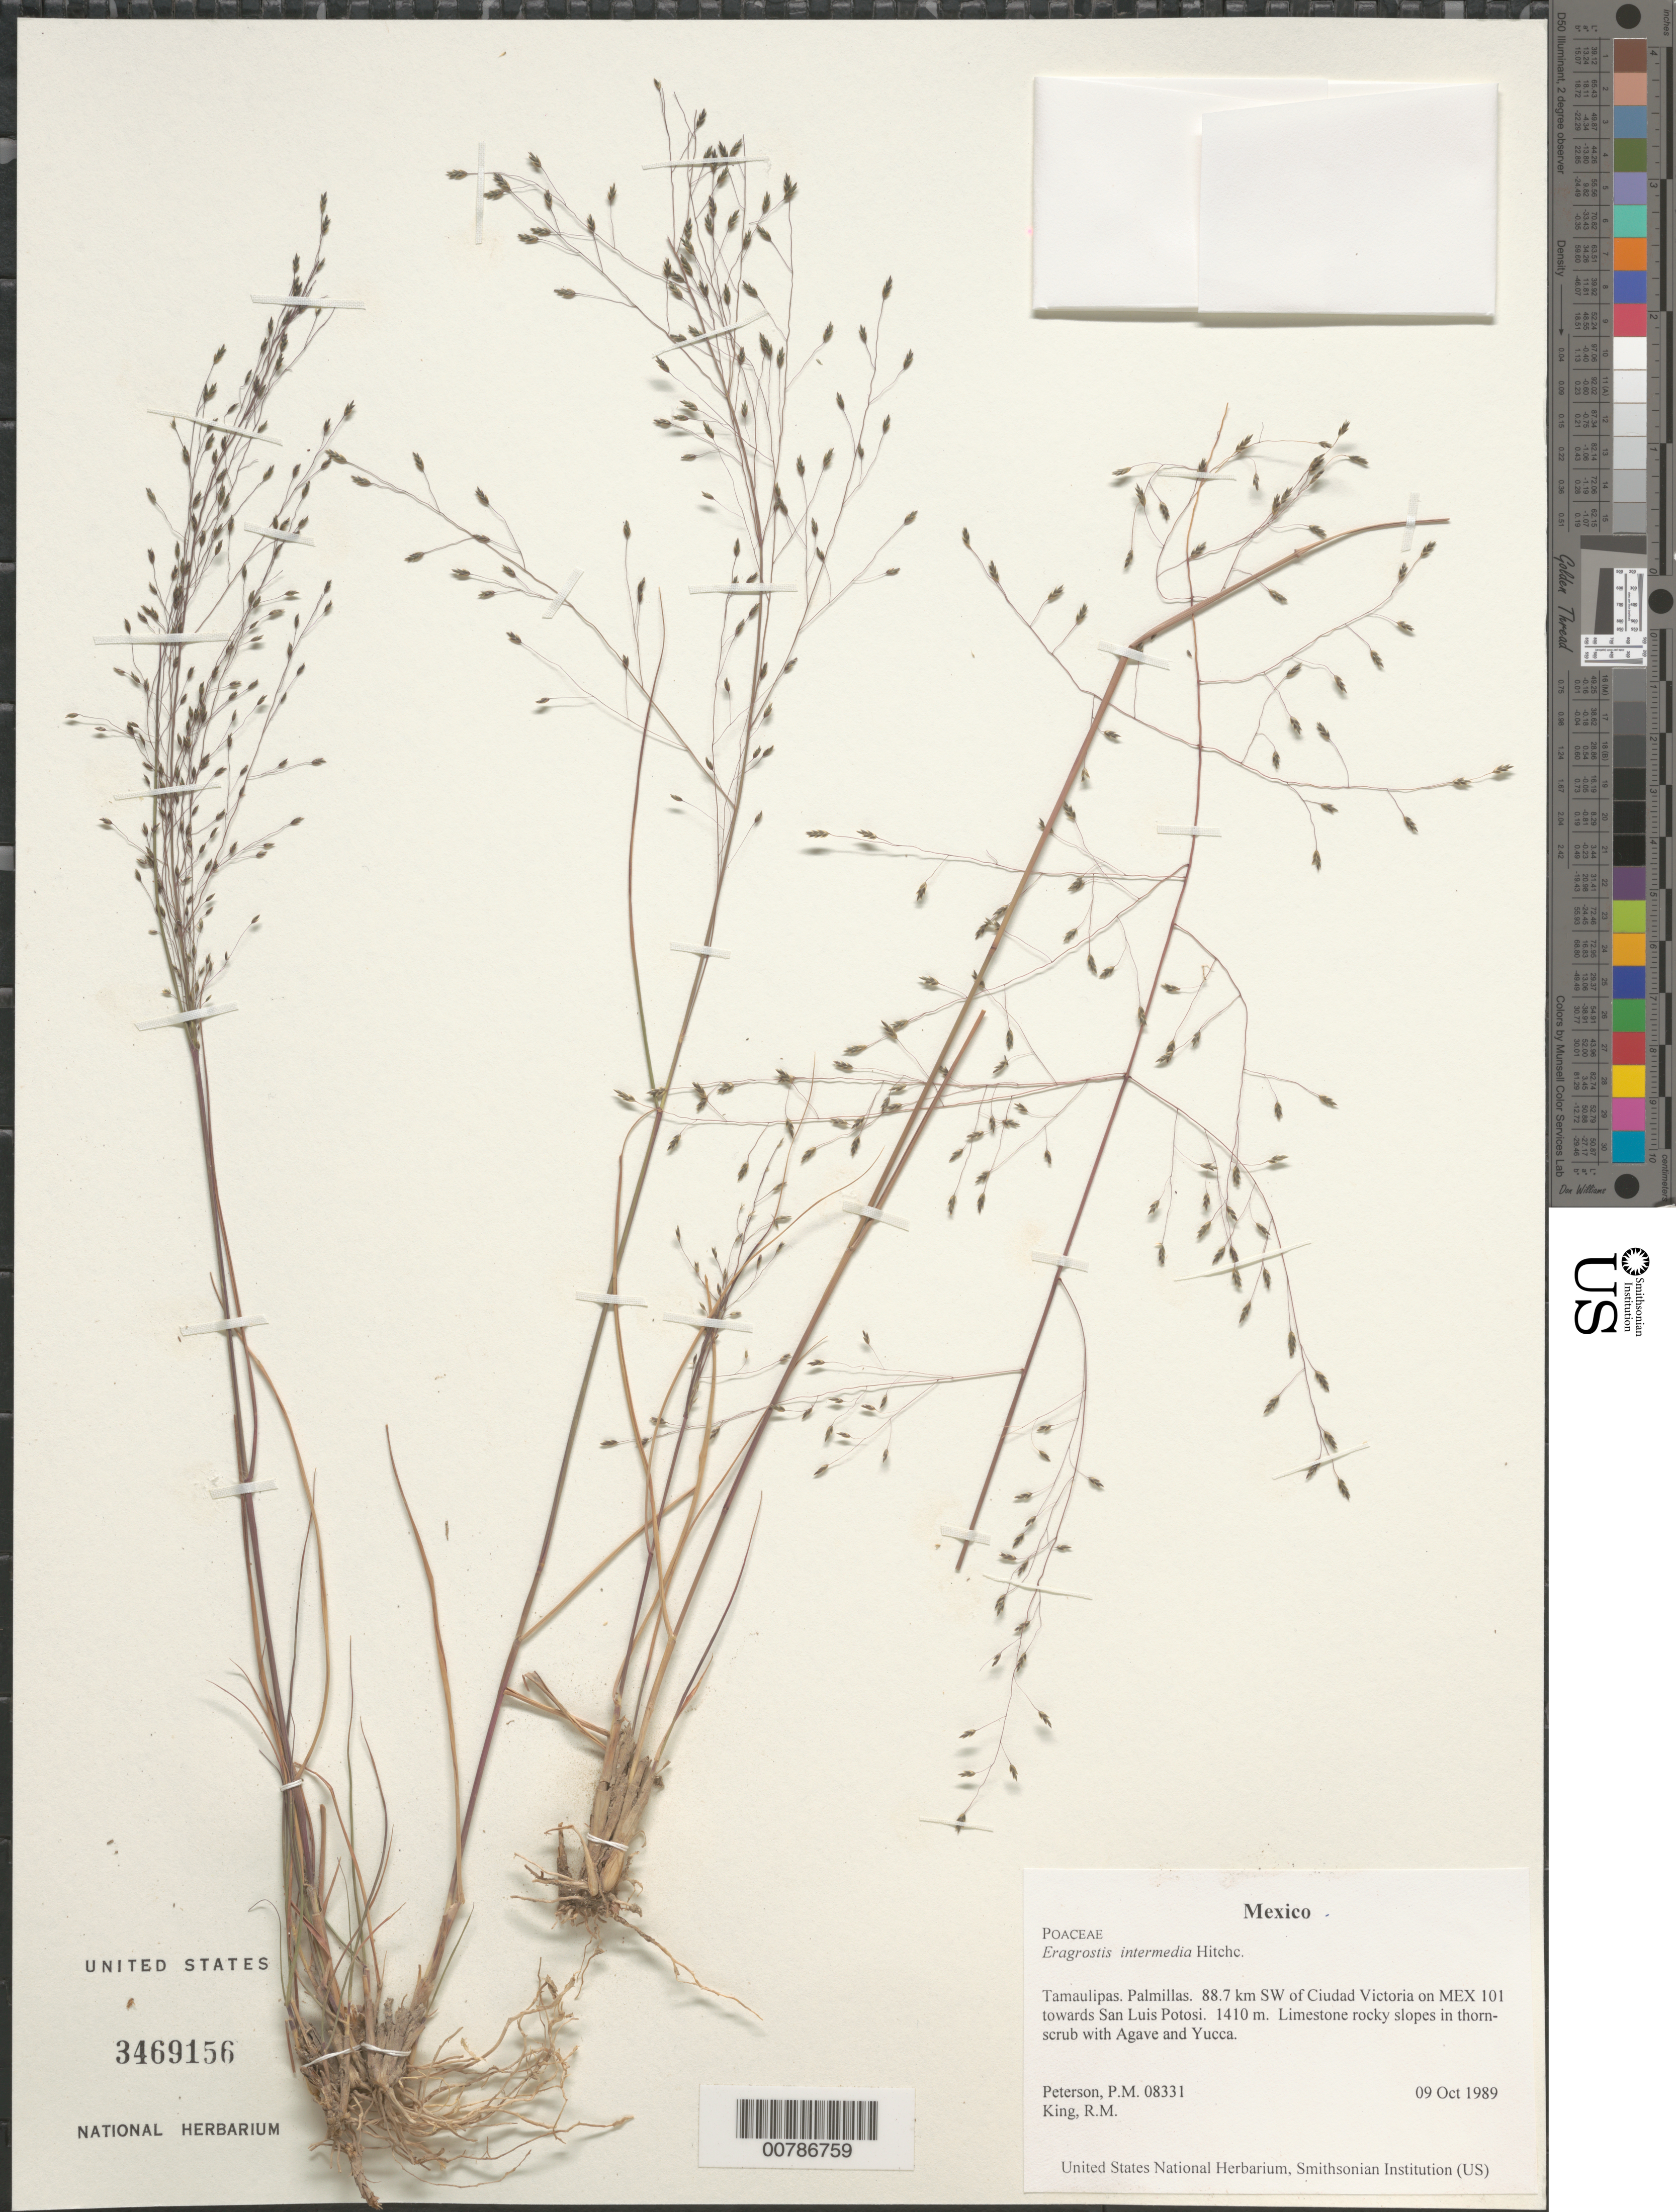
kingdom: Plantae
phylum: Tracheophyta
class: Liliopsida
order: Poales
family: Poaceae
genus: Eragrostis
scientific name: Eragrostis intermedia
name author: Hitchc.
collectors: P. M. Peterson & R. M. King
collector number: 08331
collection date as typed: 09 Oct 1989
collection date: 1989-10-09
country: Mexico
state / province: Tamaulipas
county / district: Palmillas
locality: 88.7 km SW of Ciudad Victoria on MEX 101 towards San Luis Potosi.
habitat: Limestone rocky slopes in thorn-scrub with Agave and Yucca.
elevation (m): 1410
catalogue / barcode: US 3469156